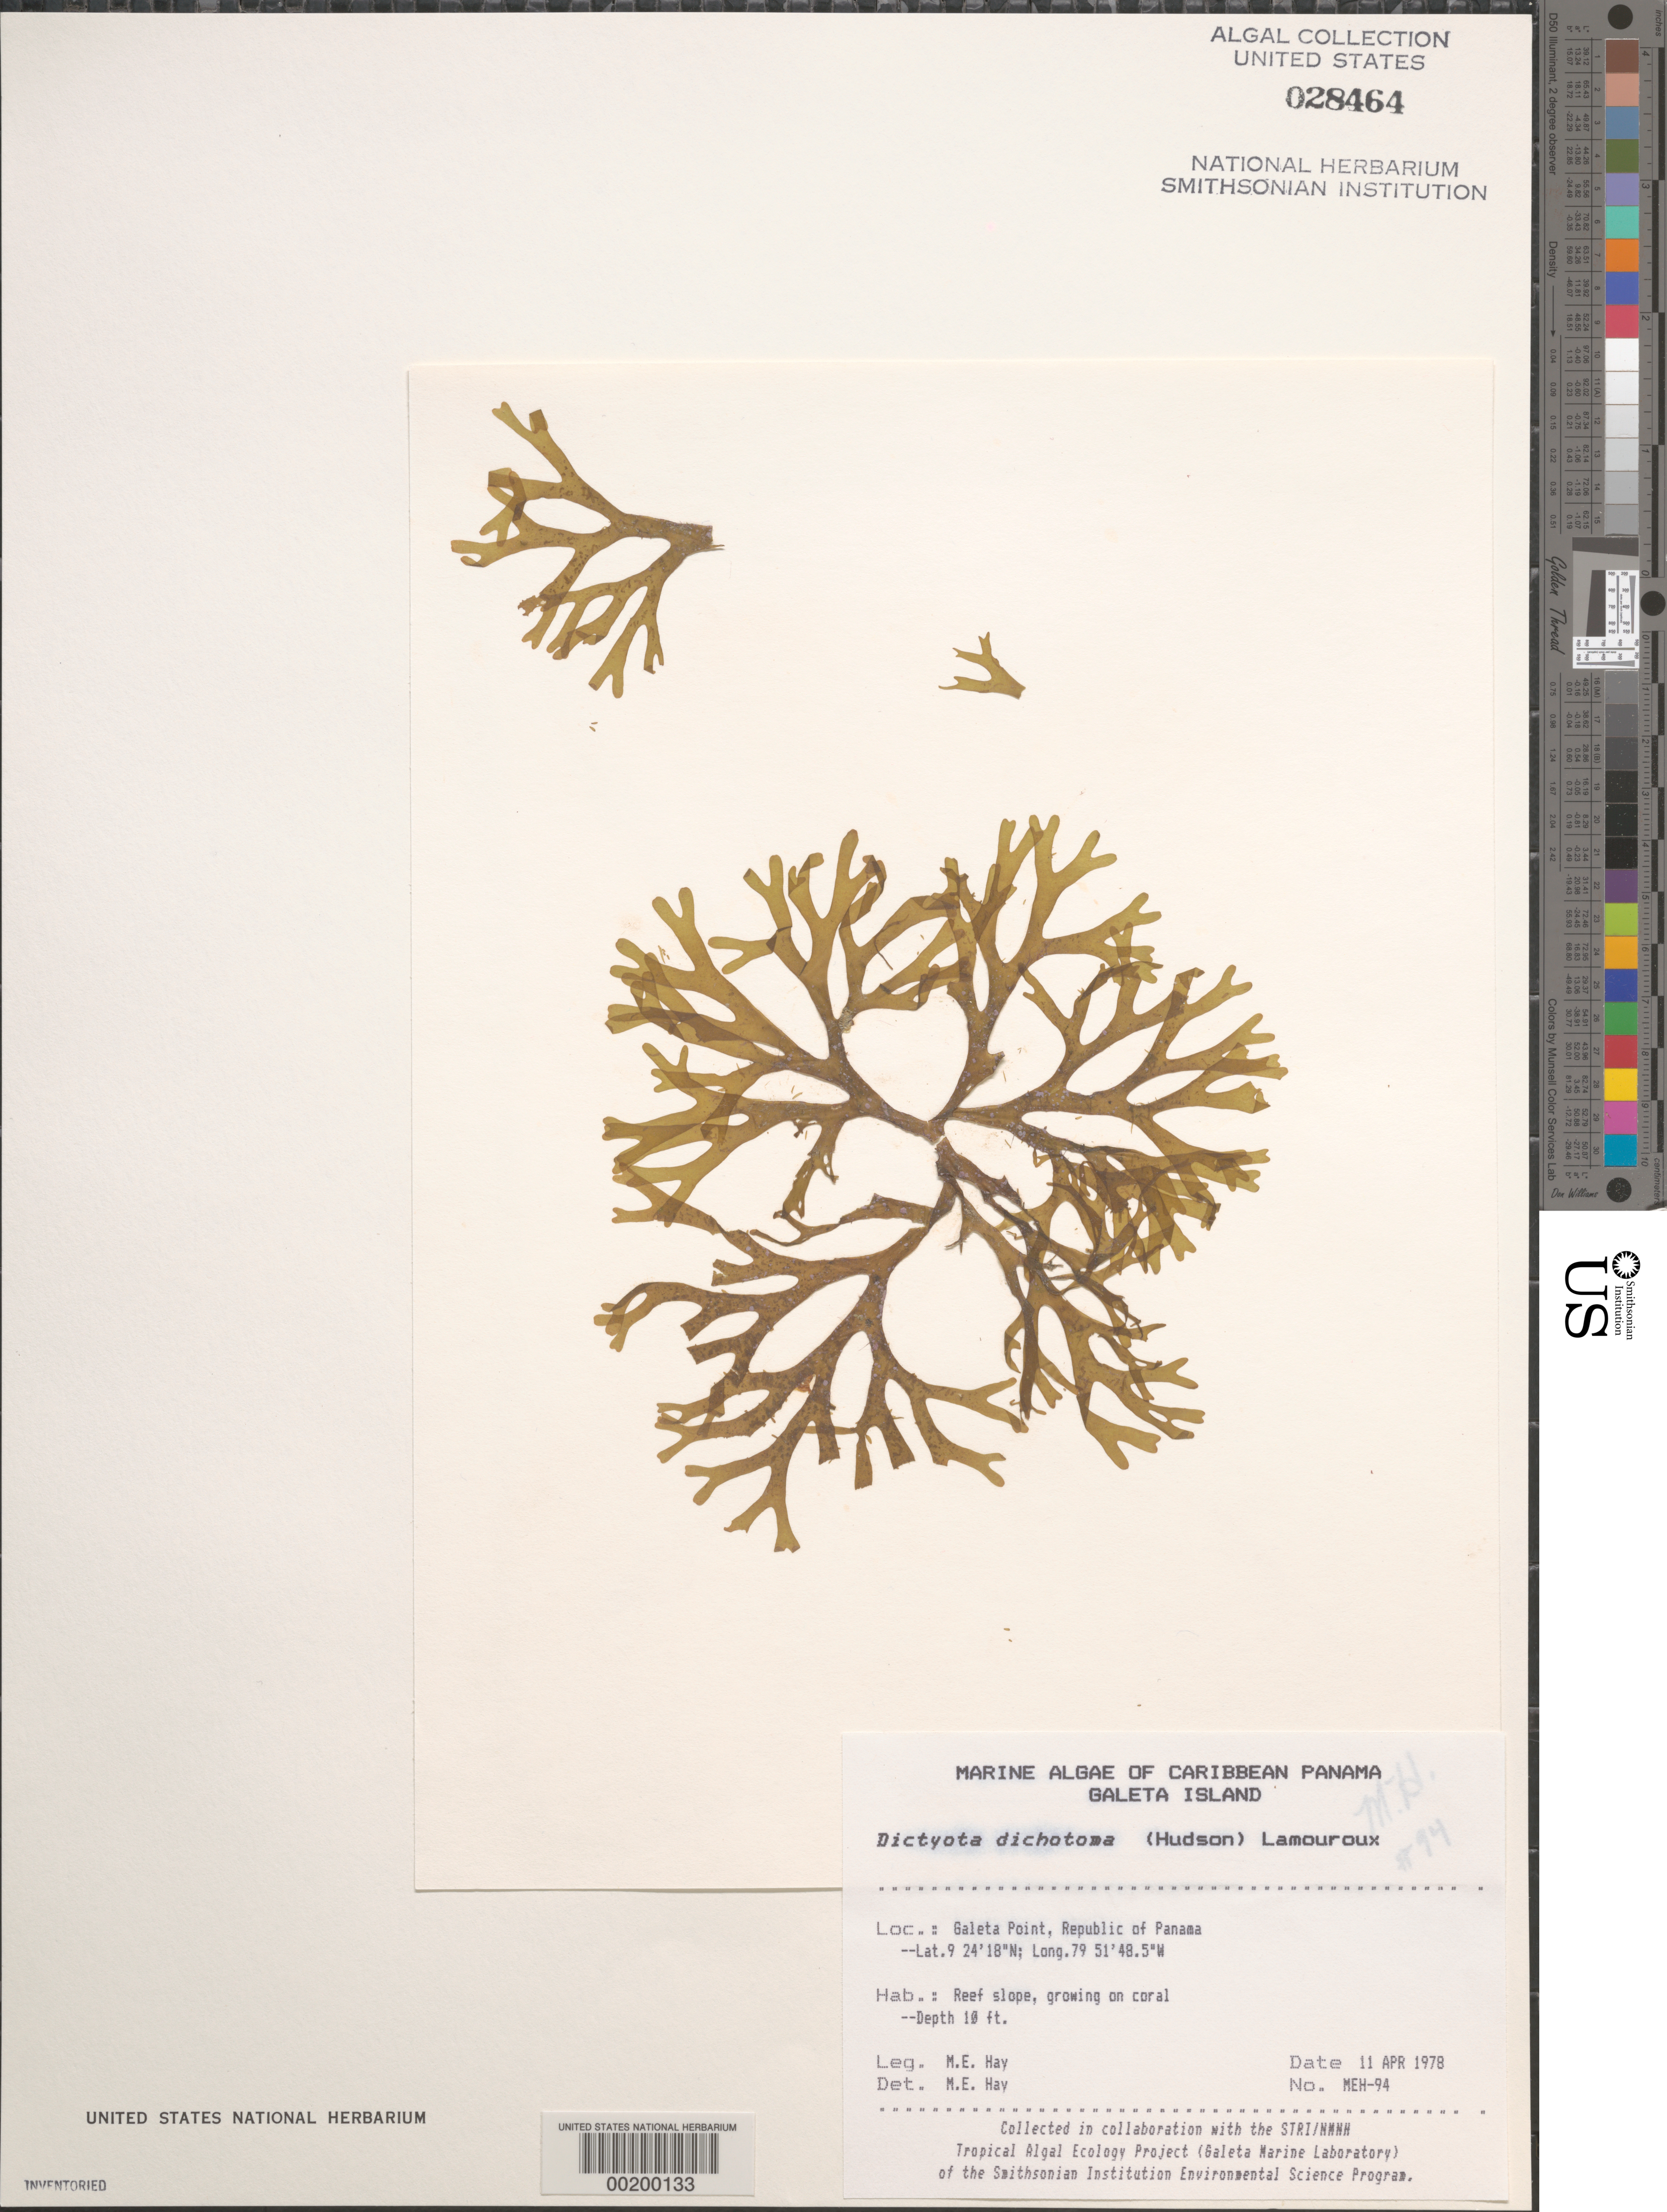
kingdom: Chromista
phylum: Ochrophyta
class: Phaeophyceae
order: Dictyotales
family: Dictyotaceae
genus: Dictyota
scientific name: Dictyota dichotoma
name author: (Huds.) J.V.Lamouroux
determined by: Hay, M. E.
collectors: M. E. Hay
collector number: MEH-94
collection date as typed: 11 Apr 1978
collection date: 1978-04-11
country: Panama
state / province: Colón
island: Galeta Island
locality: Galeta Point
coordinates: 9 24' 18" N, 79 51' 48.5" W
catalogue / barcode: US 28464